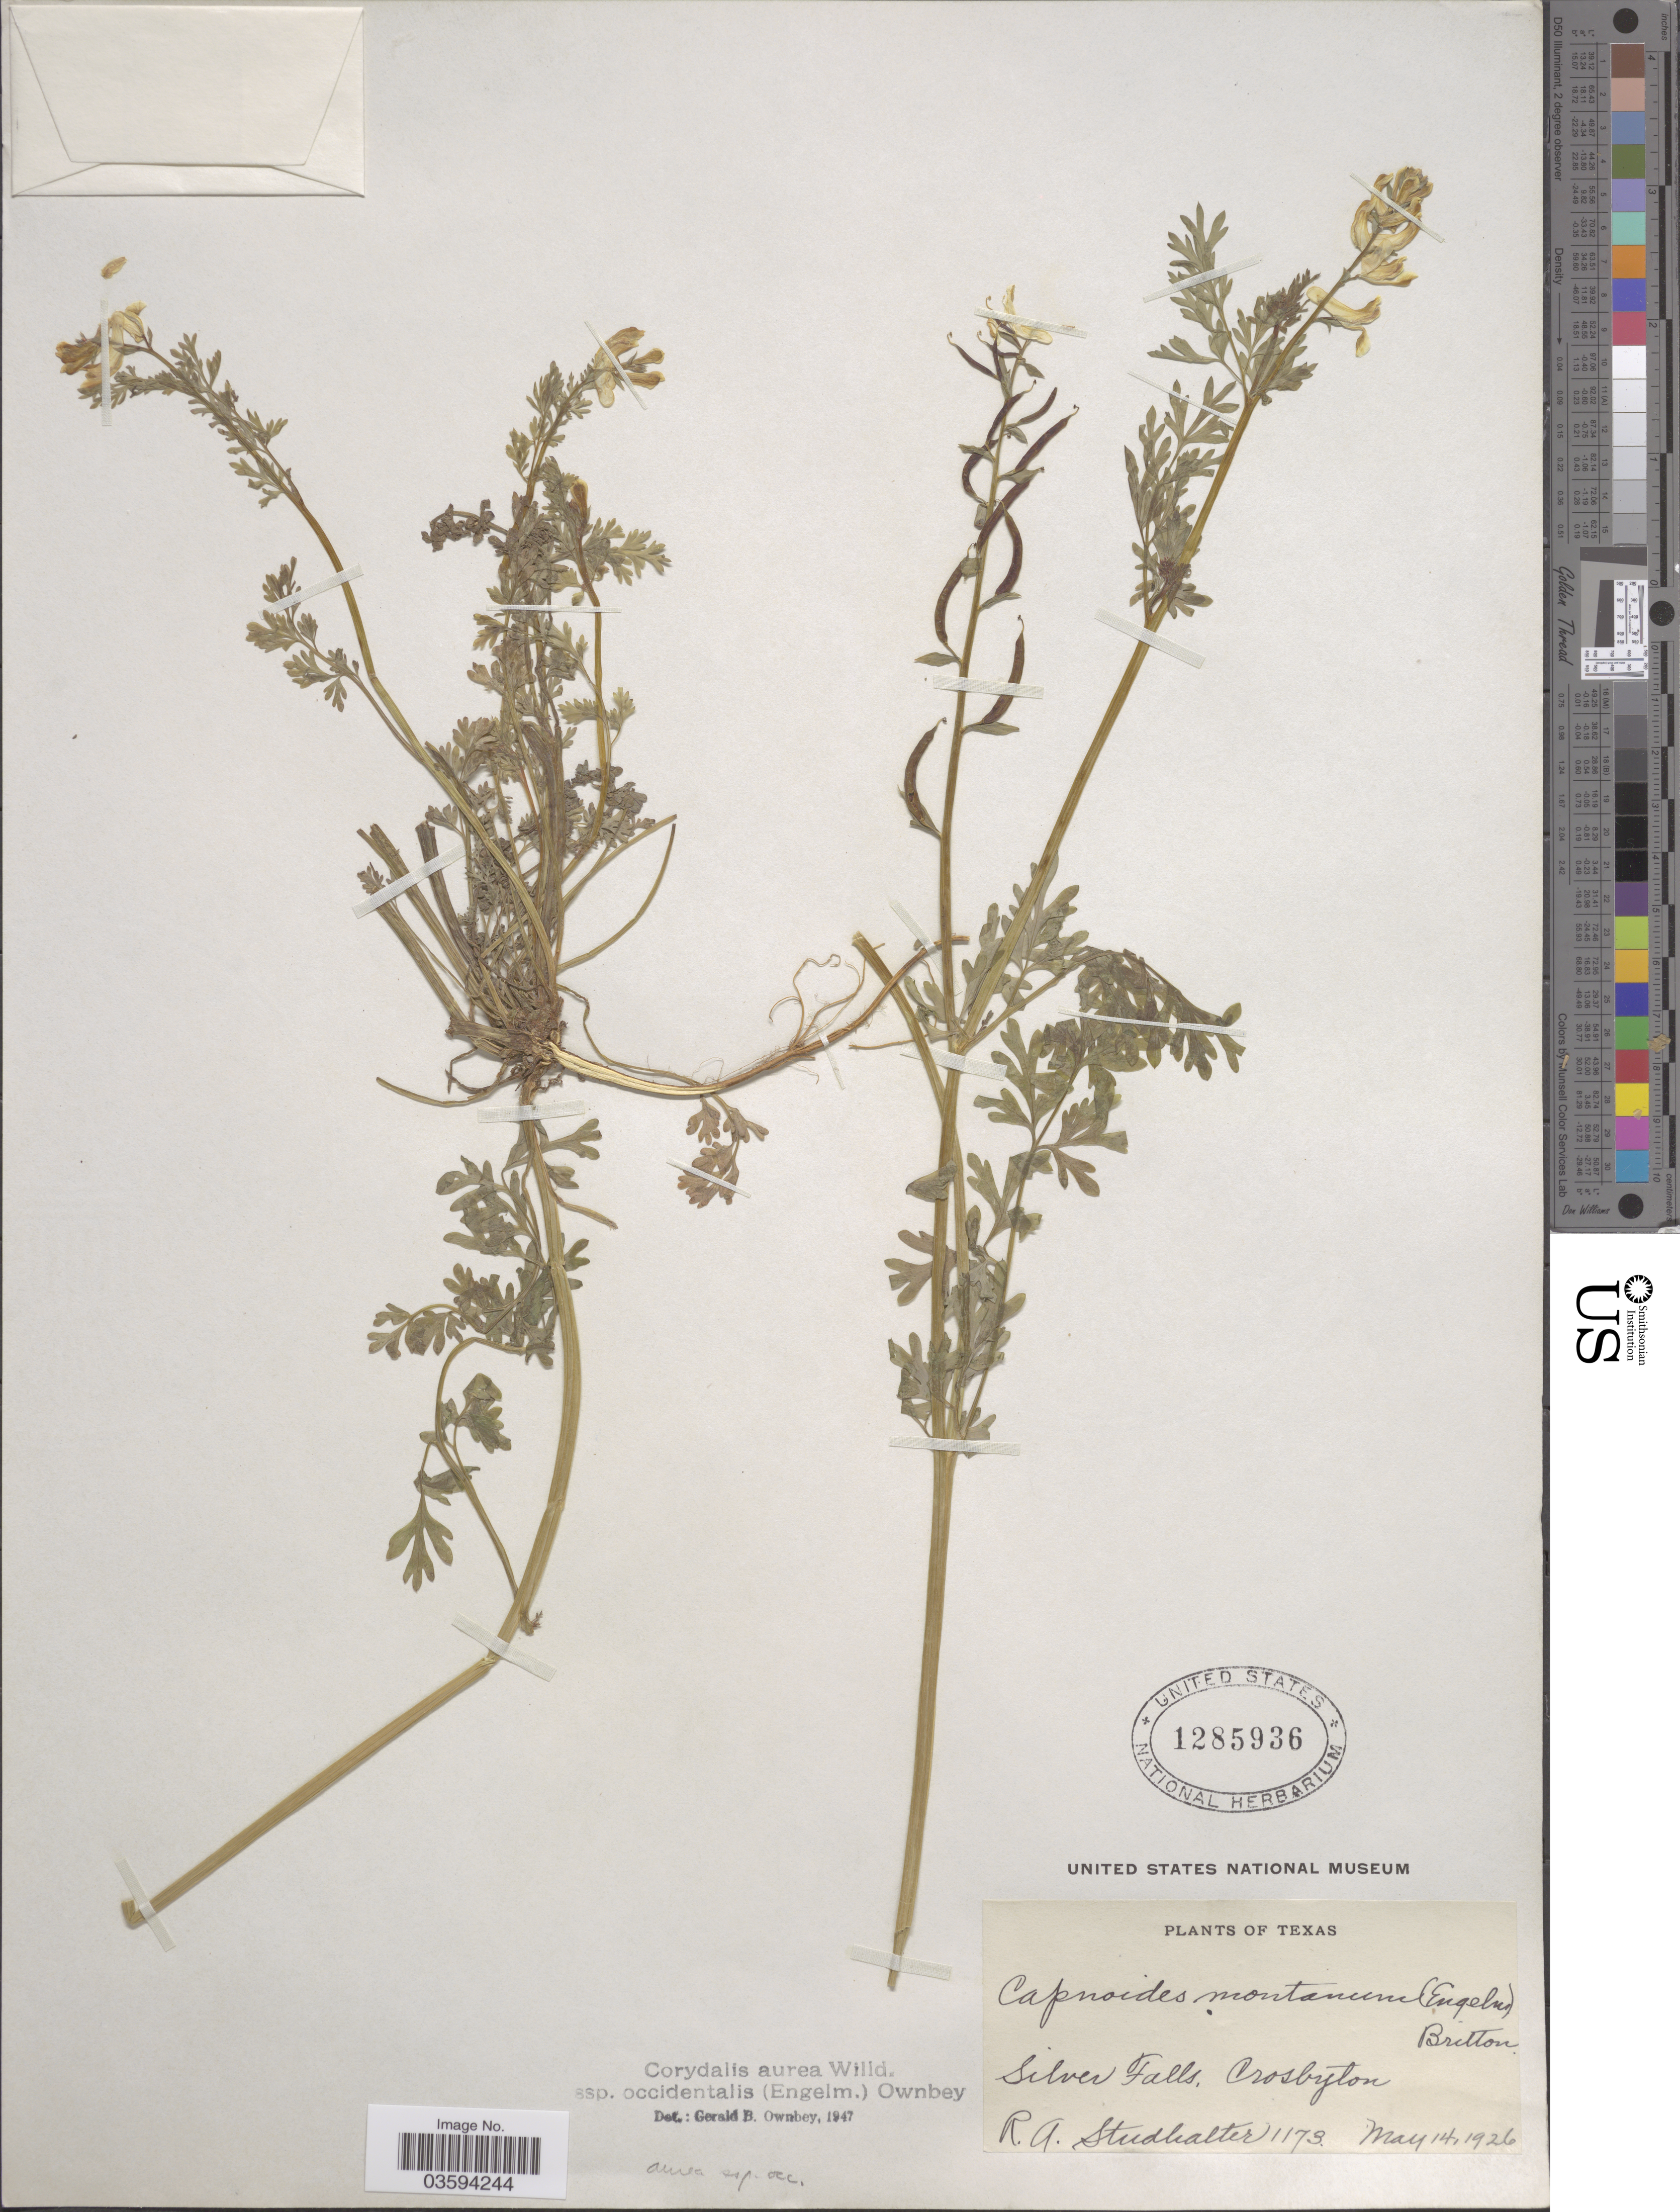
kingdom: Plantae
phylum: Tracheophyta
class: Magnoliopsida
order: Ranunculales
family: Papaveraceae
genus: Corydalis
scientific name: Corydalis aurea subsp. occidentalis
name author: Willd.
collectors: R. Studhalter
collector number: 1173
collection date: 1926-05-14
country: United States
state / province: Texas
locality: Silver Falls, Crosbyton.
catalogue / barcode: US 1285936